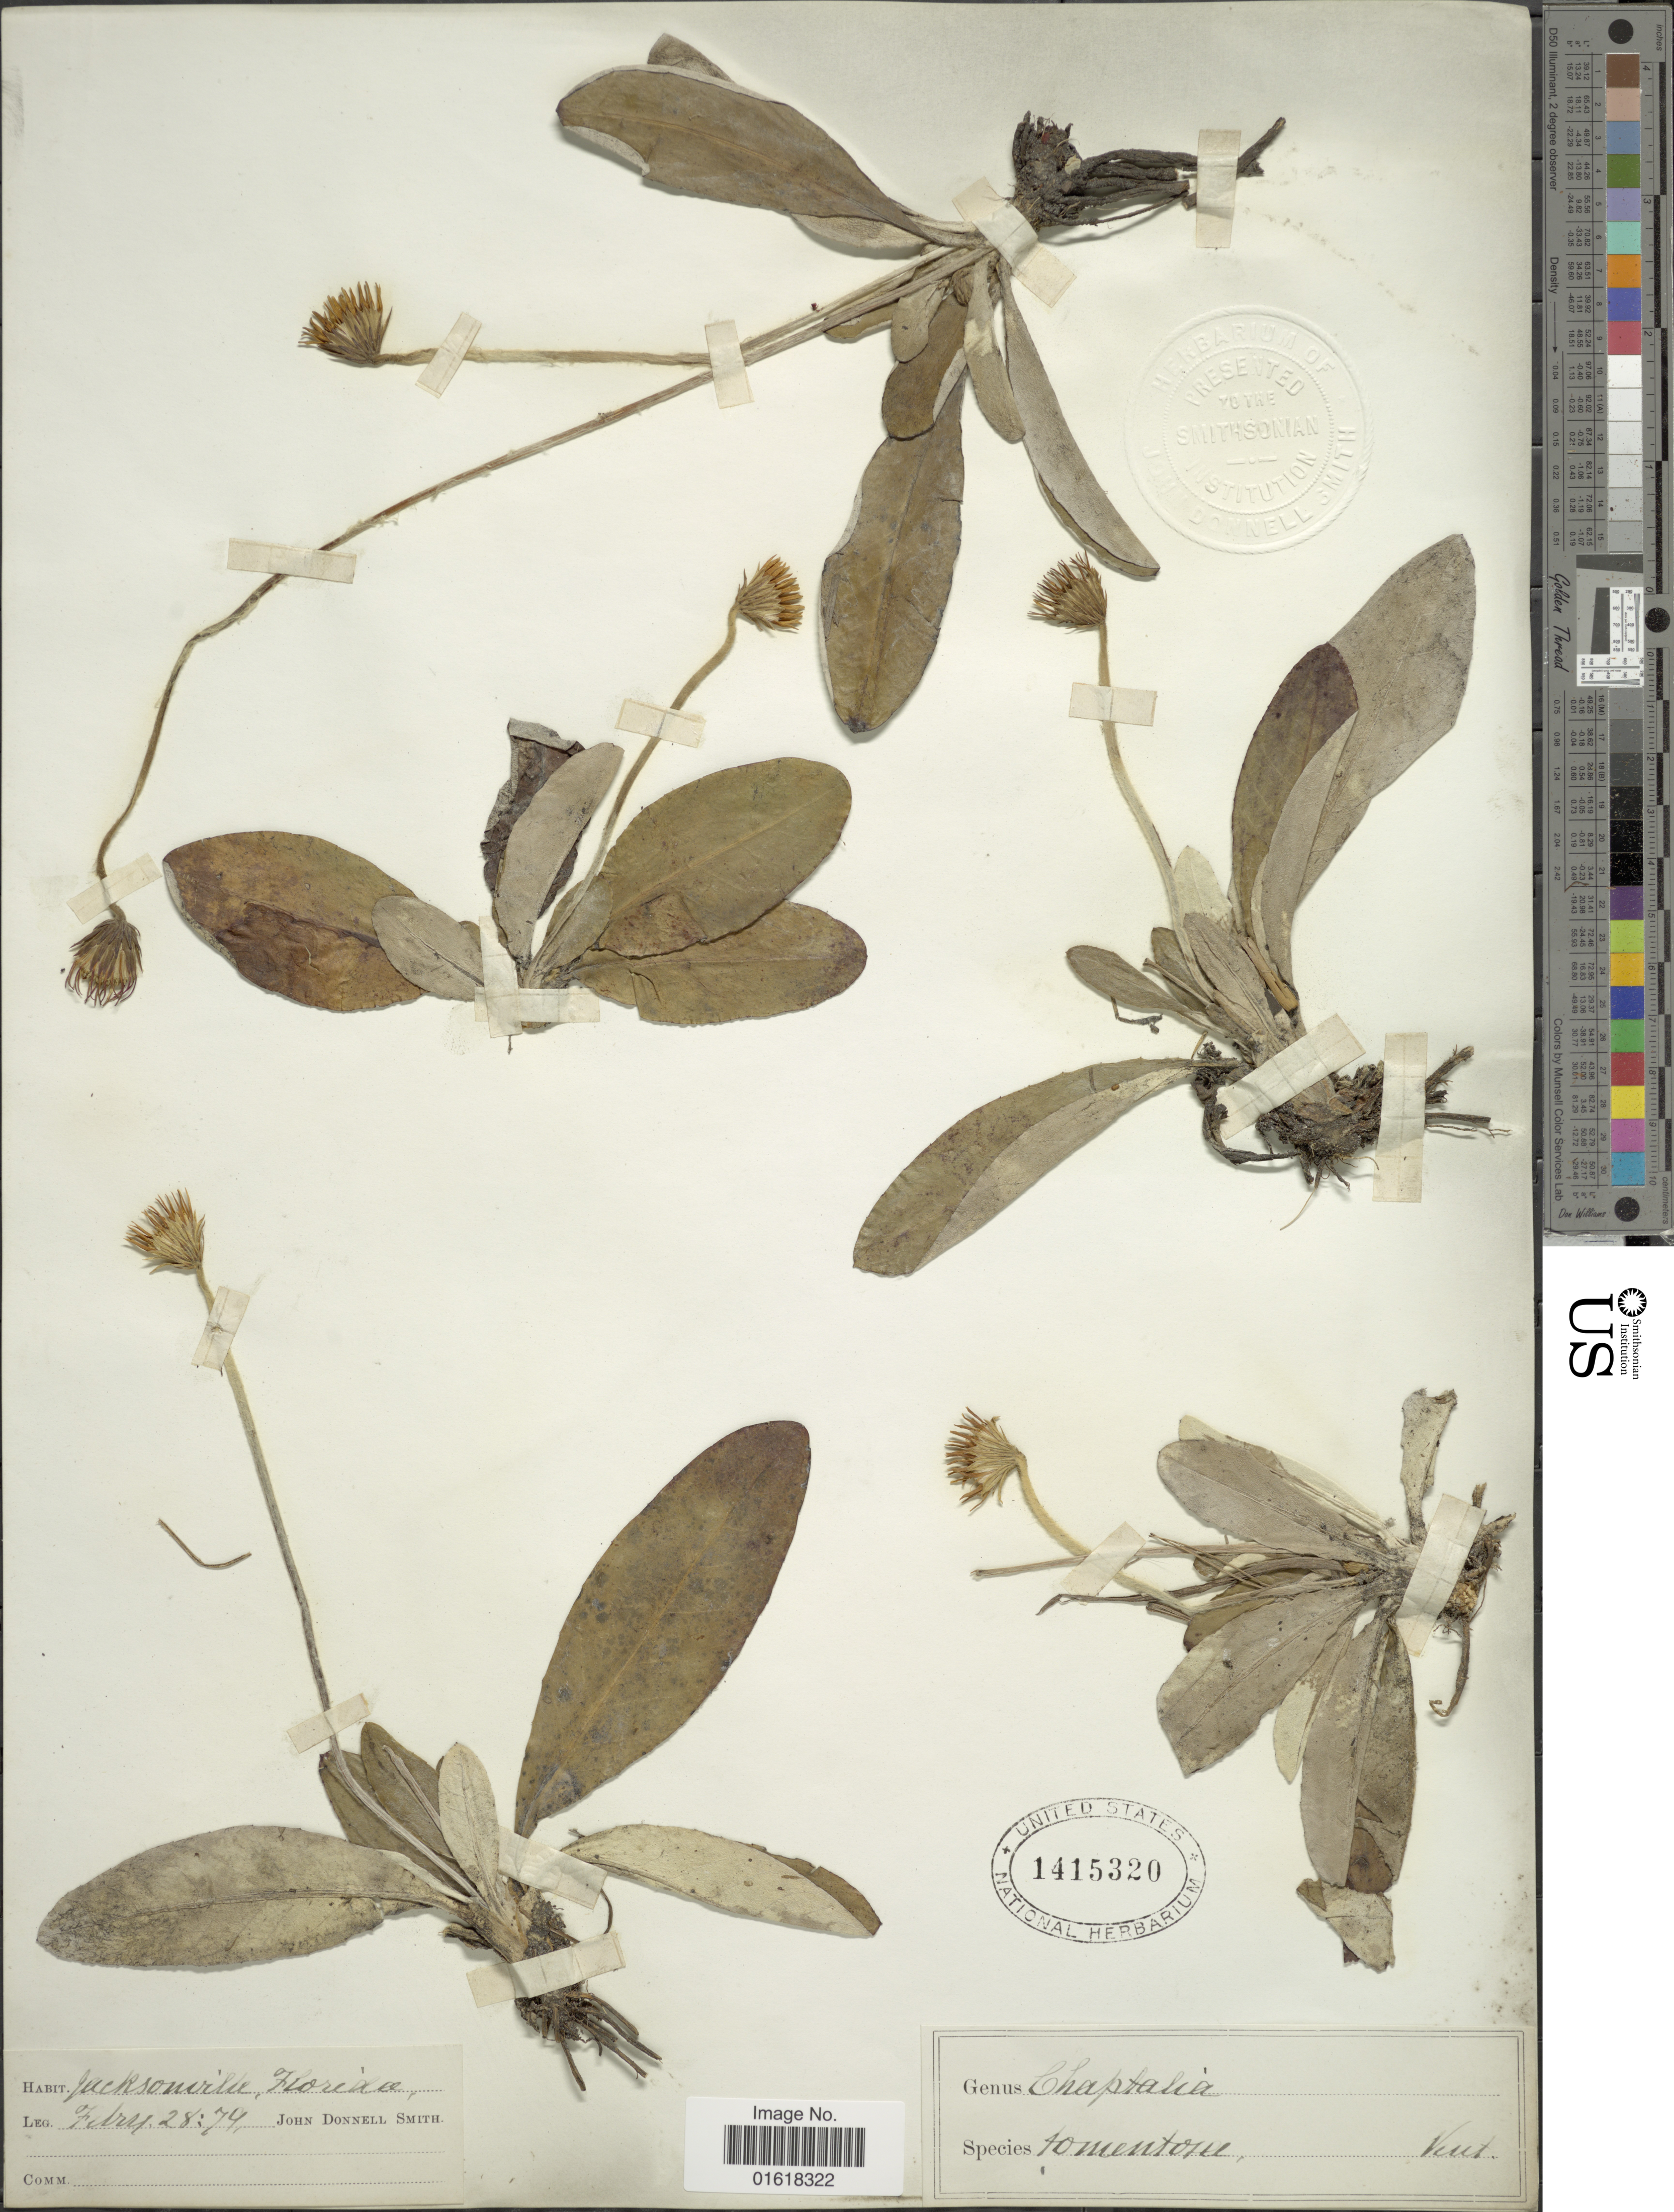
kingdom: Plantae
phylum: Tracheophyta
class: Magnoliopsida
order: Asterales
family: Asteraceae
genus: Chaptalia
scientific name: Chaptalia tomentosa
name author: Vent.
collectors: J. Donnell Smith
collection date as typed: Transcribed d/m/y: 28/2/74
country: United States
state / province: Florida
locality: Jacksonville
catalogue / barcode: US 1415320